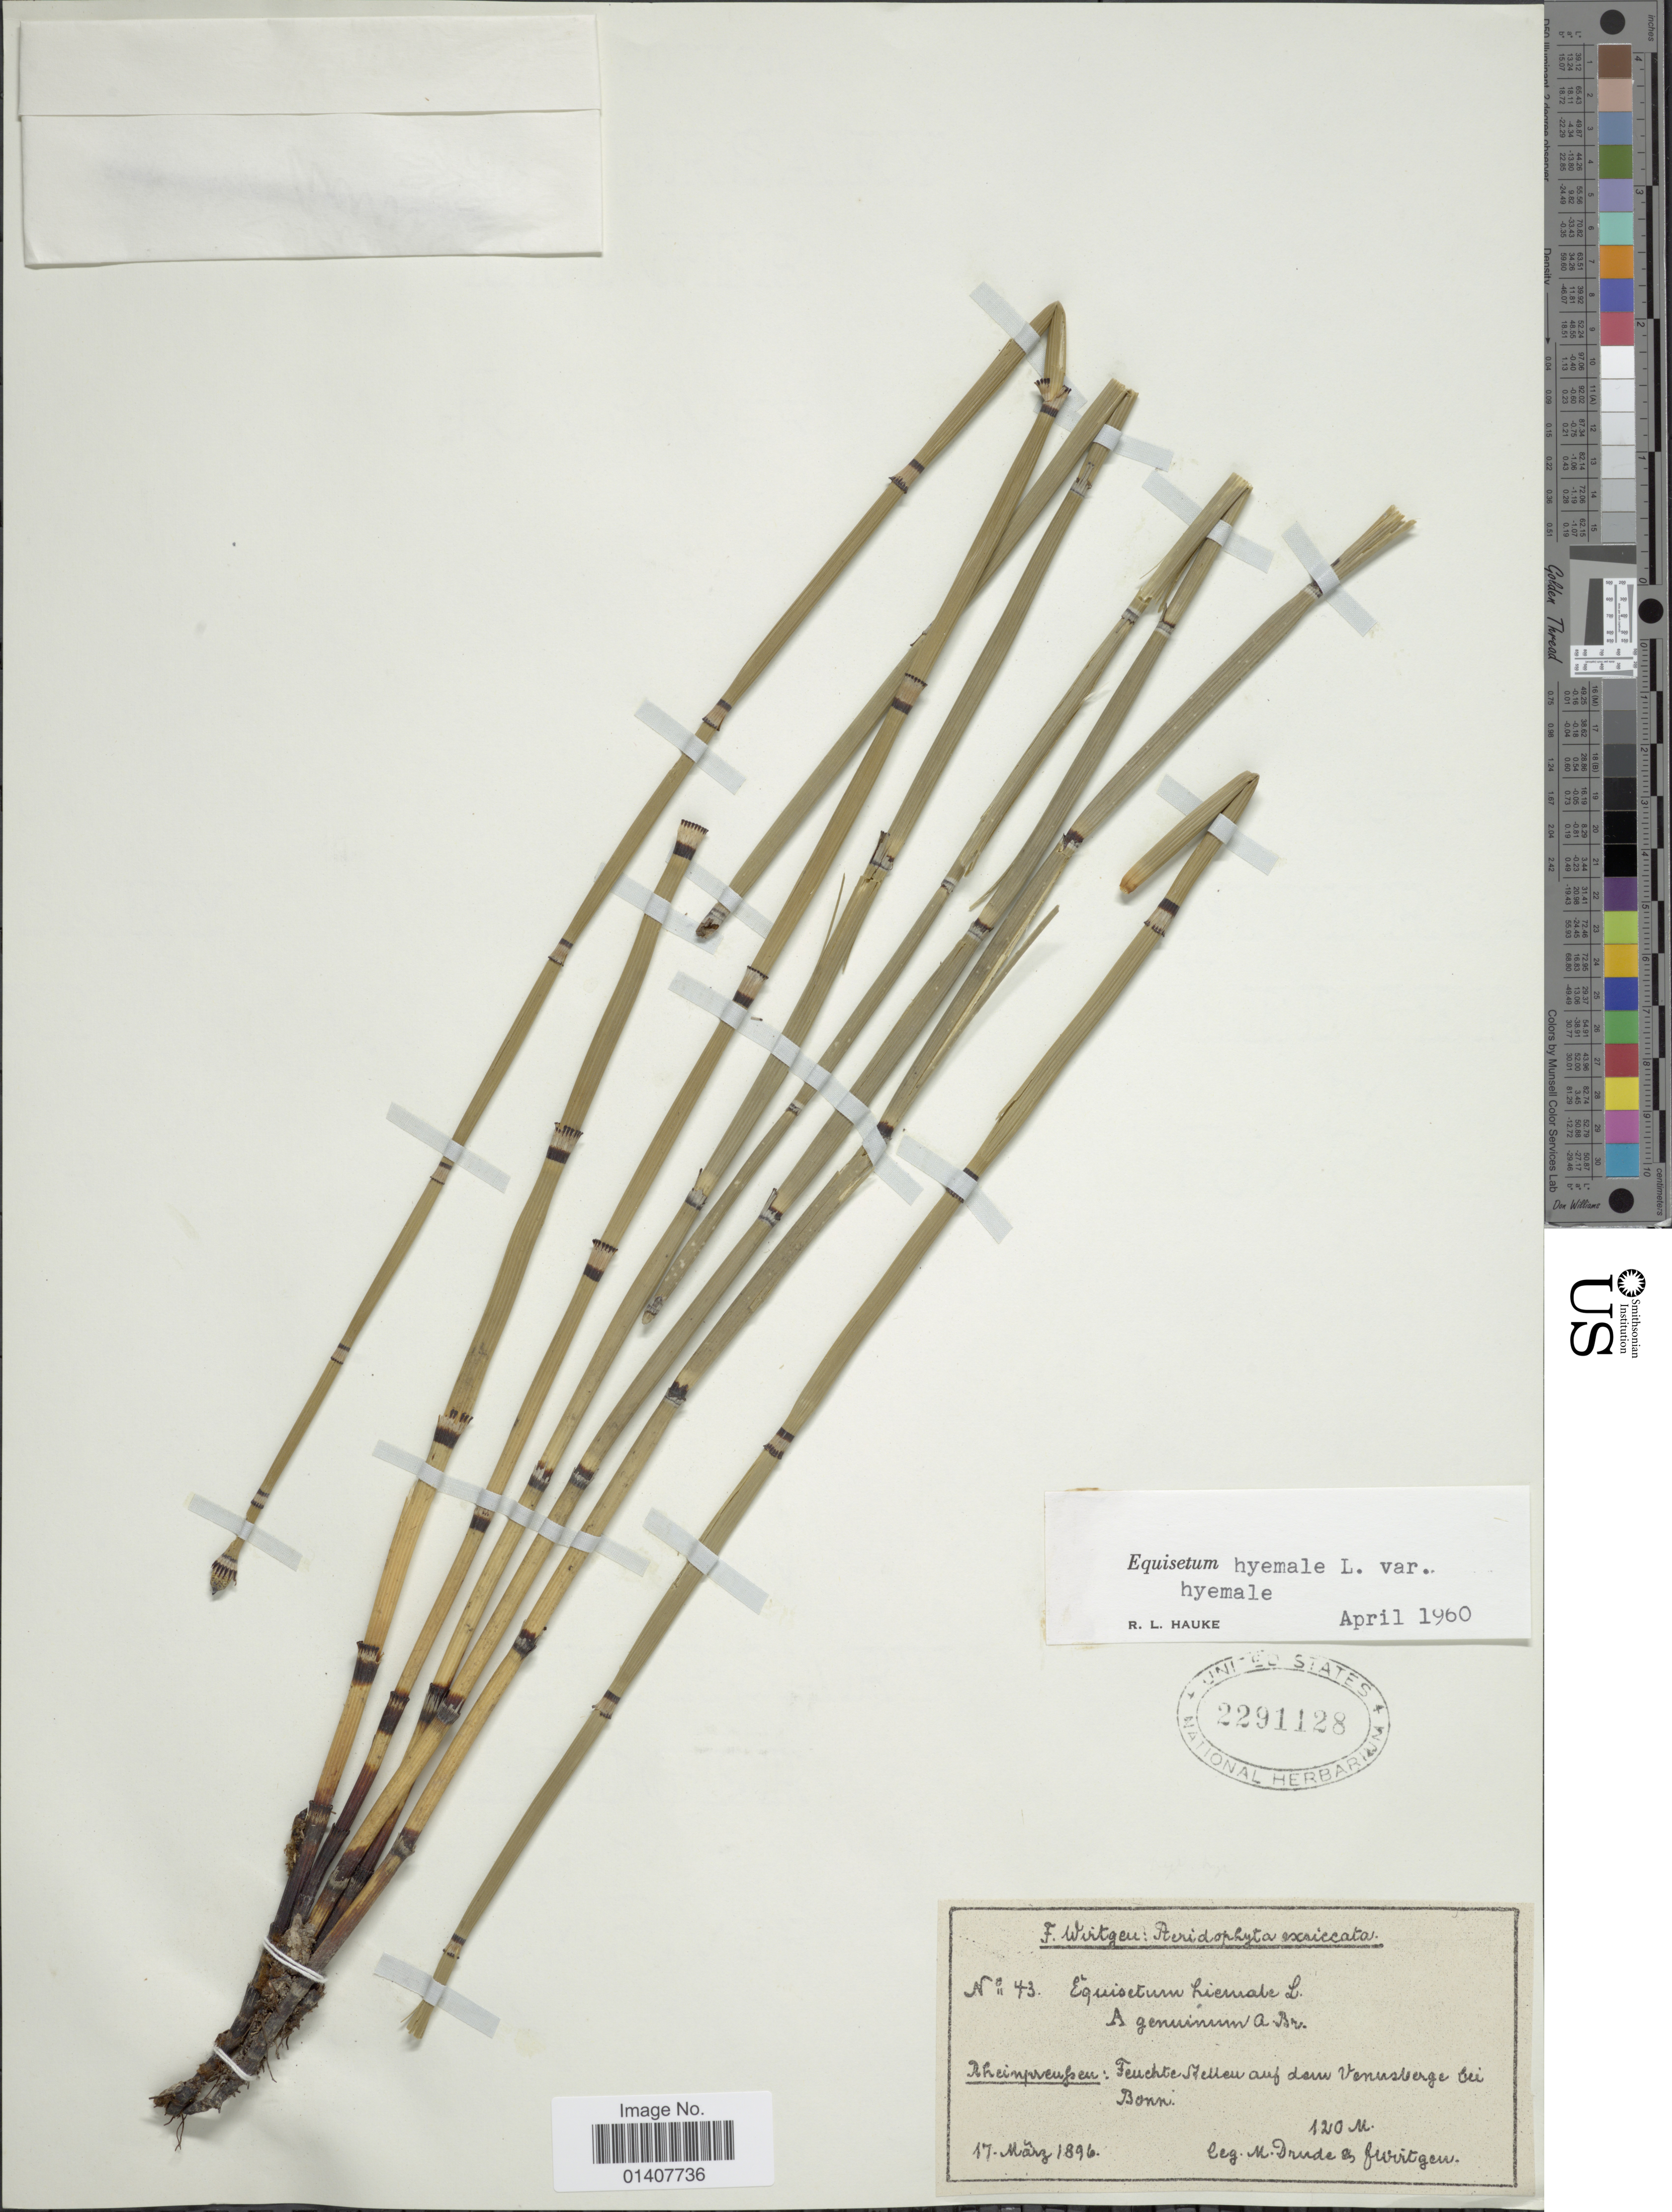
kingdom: Plantae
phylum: Tracheophyta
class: Polypodiopsida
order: Equisetales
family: Equisetaceae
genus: Equisetum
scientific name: Equisetum hyemale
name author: L.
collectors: M. Drude & F. Wirtgen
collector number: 43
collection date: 1896-03-17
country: Germany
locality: Rheinpreussen:Feuchte stellen auf dem Venusberge bei Bonni [interpreted]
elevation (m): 120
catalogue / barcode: US 2291128